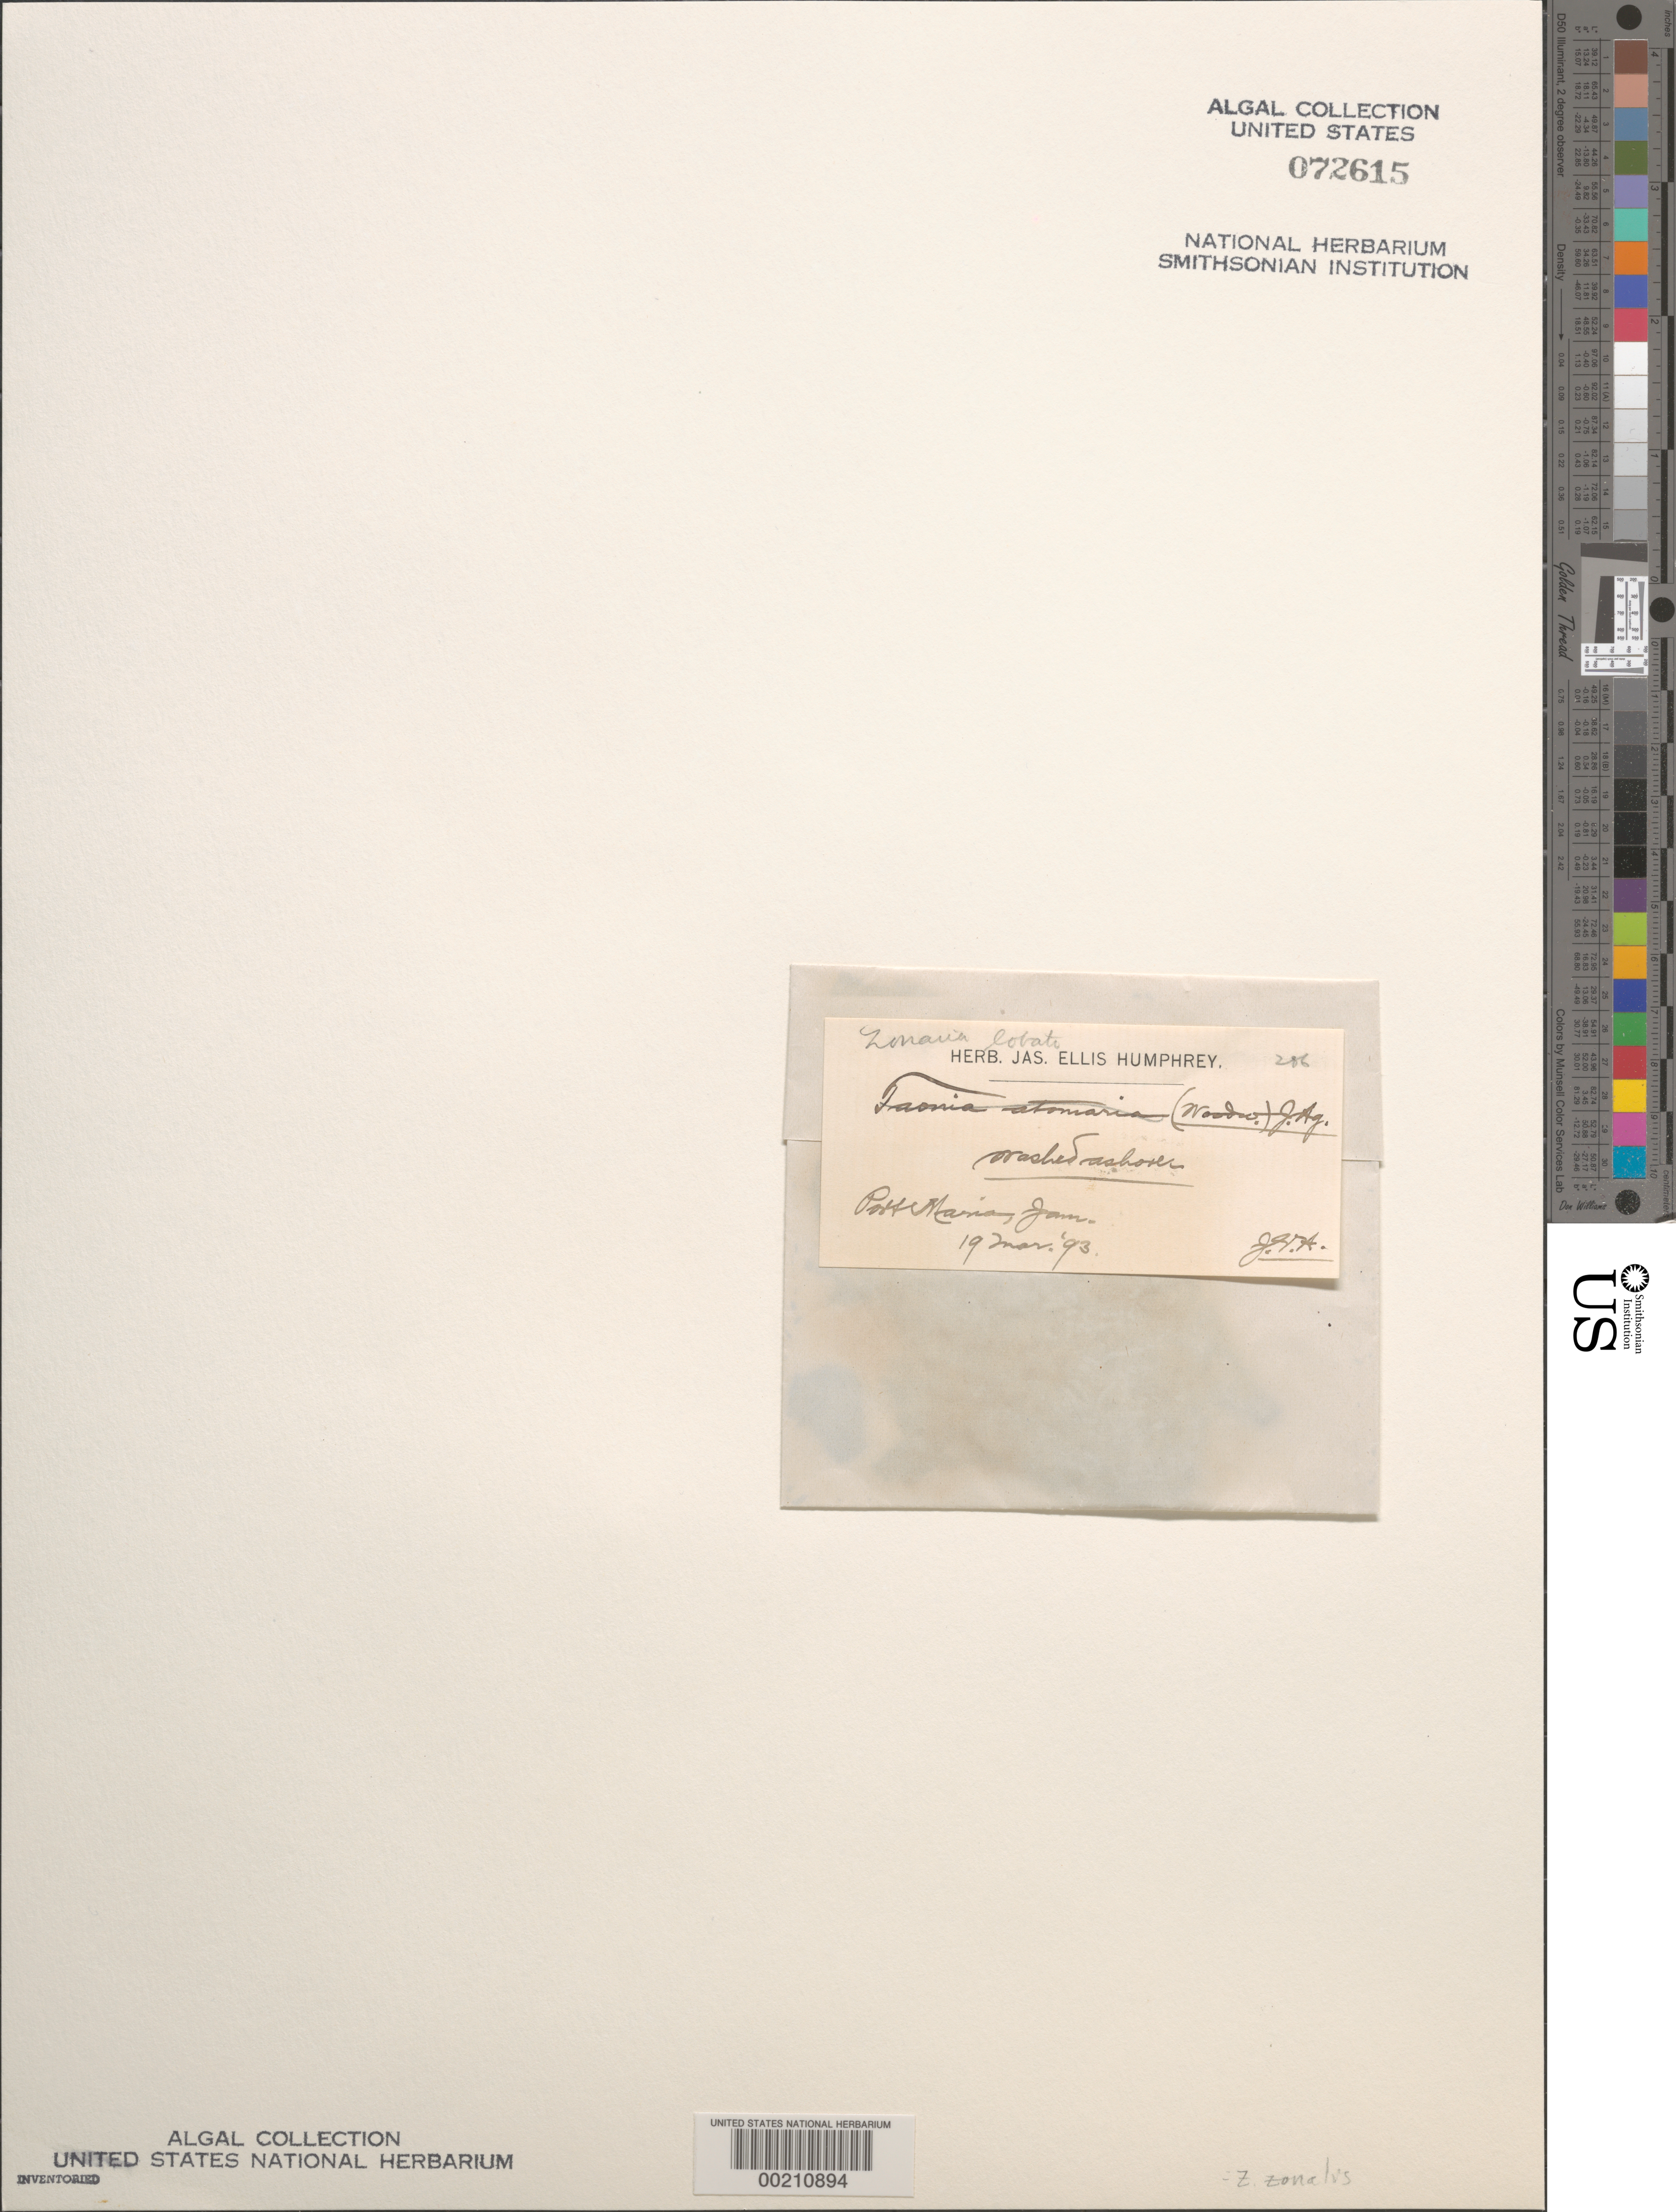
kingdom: Chromista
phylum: Ochrophyta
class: Phaeophyceae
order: Dictyotales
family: Dictyotaceae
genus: Stypopodium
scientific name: Stypopodium zonale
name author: (J.V.Lamouroux) Papenf.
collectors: J. Humphrey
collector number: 206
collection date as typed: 19 Mar 1893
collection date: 1893-03-19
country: Jamaica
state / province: Saint Mary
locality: Port Maria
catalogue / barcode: US 72615